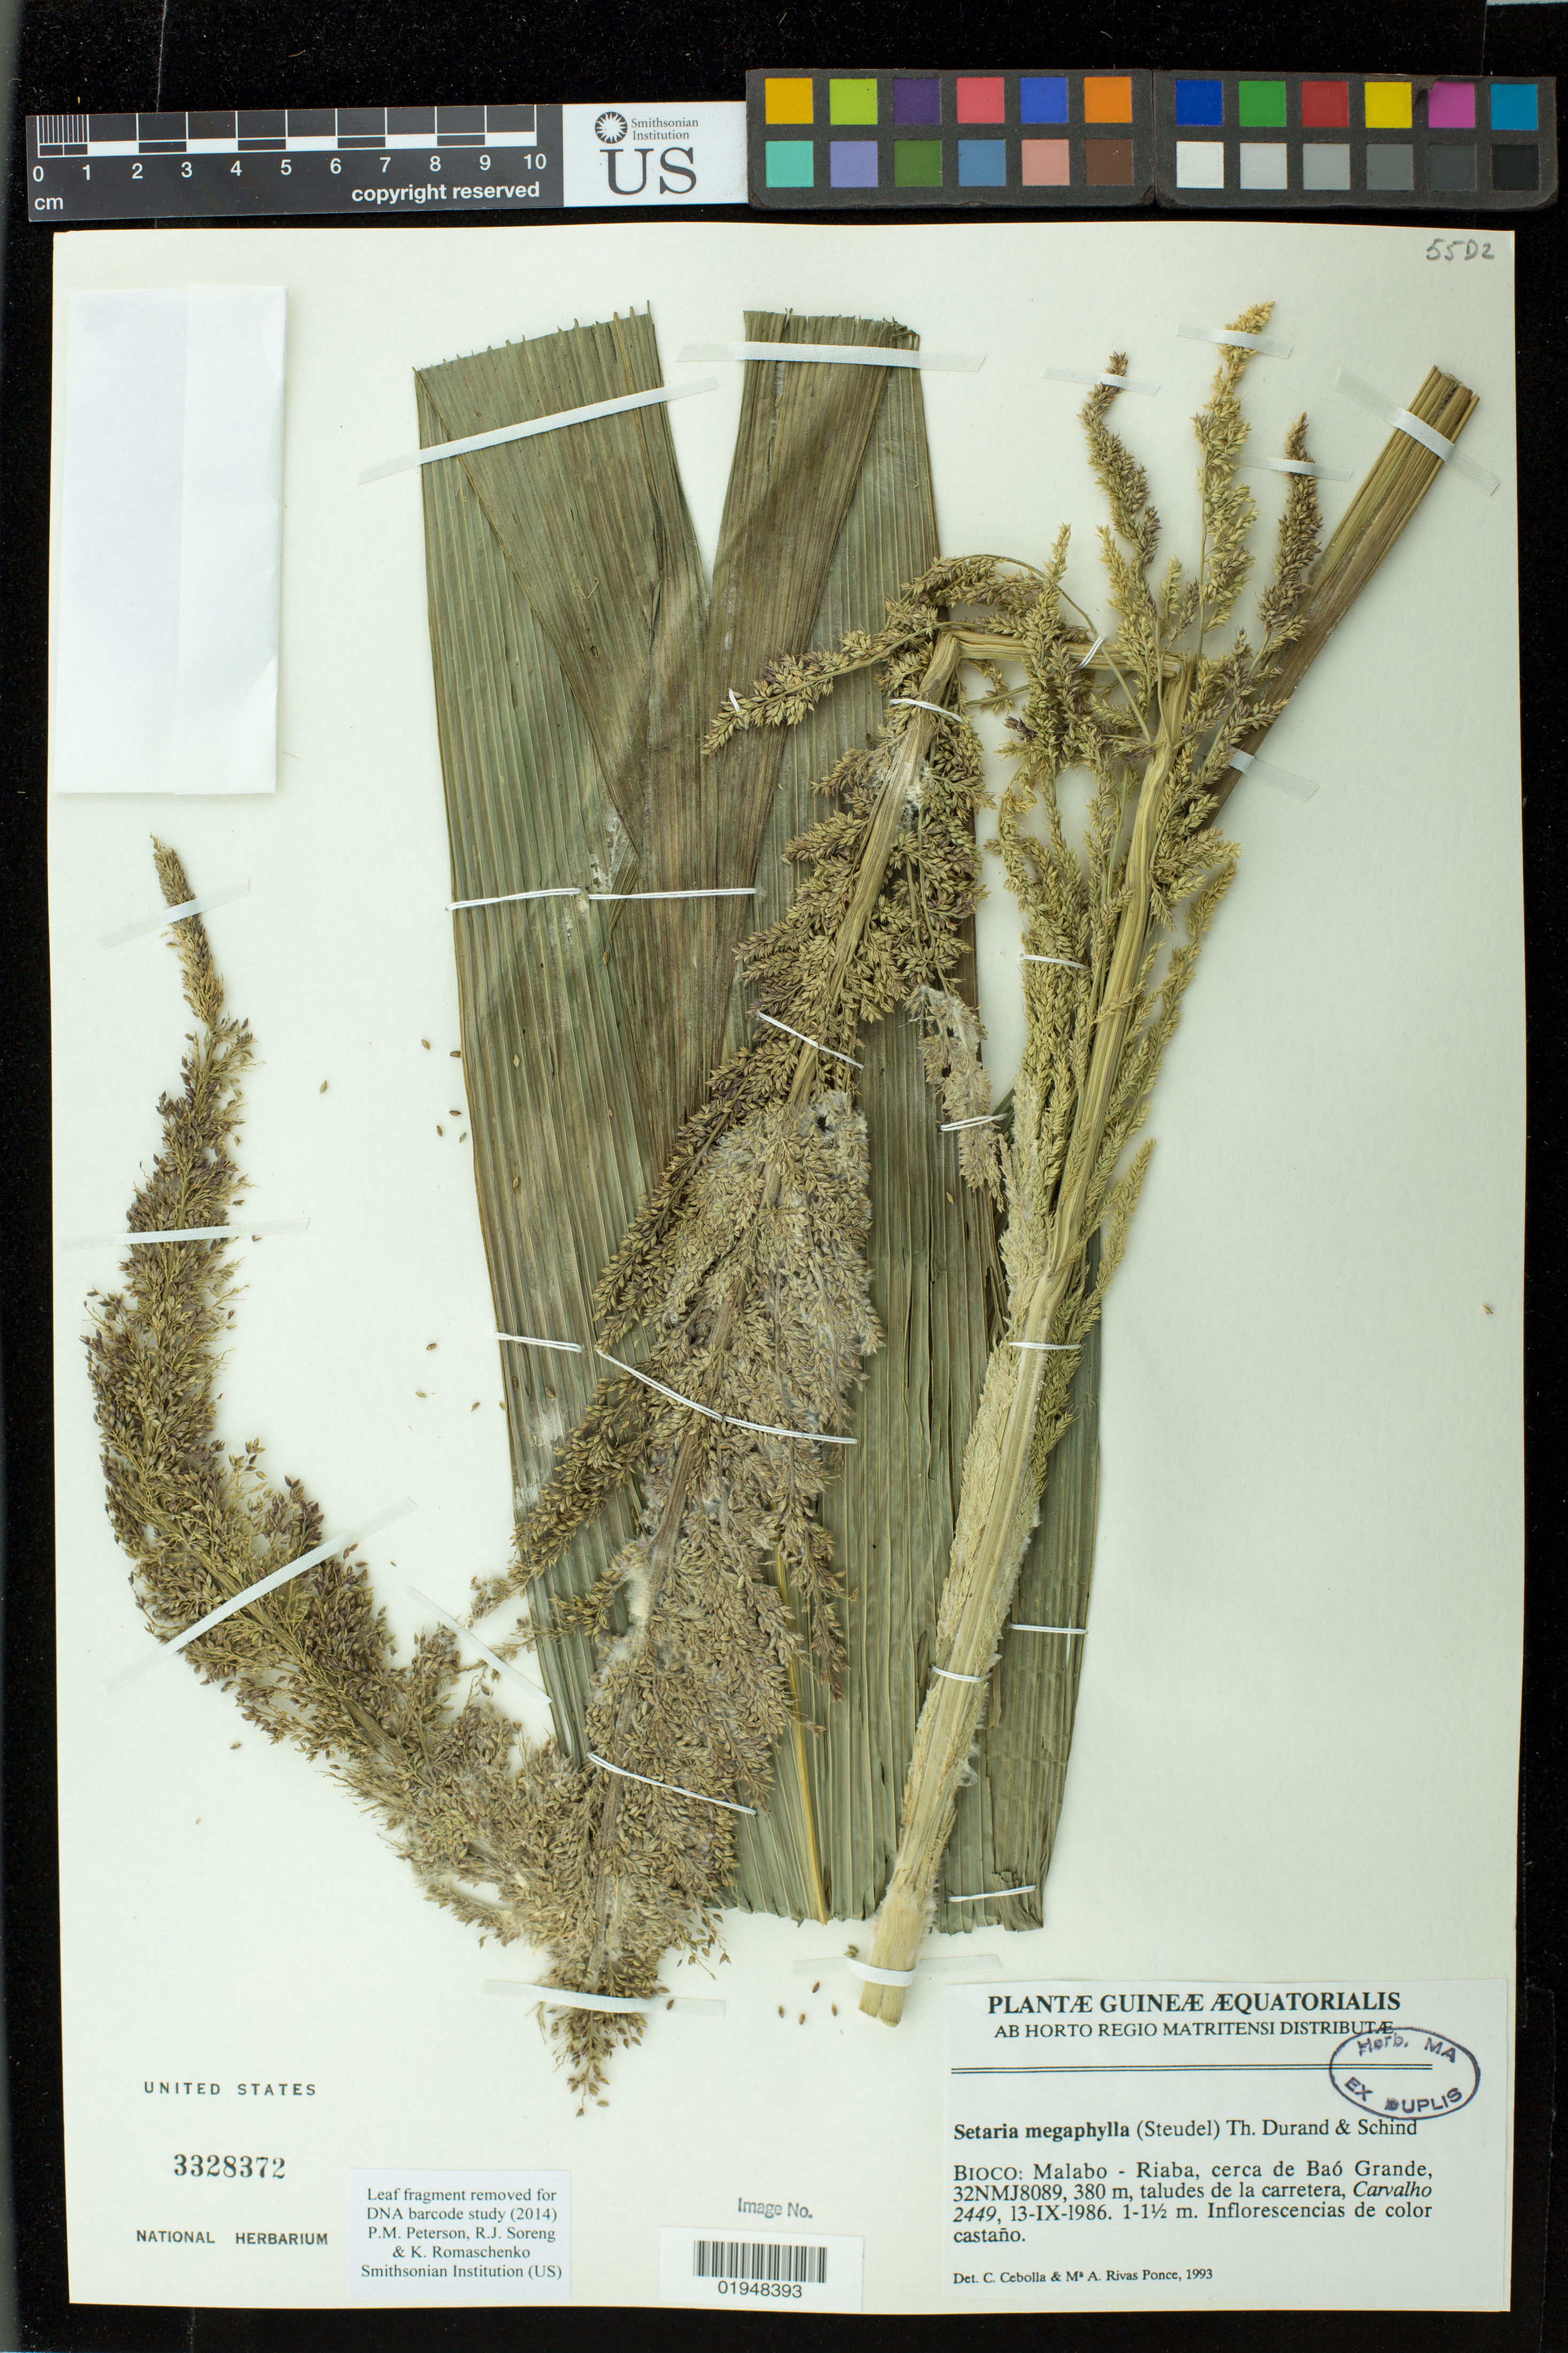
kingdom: Plantae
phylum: Tracheophyta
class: Liliopsida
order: Poales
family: Poaceae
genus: Setaria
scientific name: Setaria megaphylla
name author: (Steud.) Durieu & Schinz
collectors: Carvalho, --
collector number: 2449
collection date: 1986-09-13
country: Equatorial Guinea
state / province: Bioko Norte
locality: BIOCO: Malabo - Riaba, cerca de Baó Grande, 32NMJ8089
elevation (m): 380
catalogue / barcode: US 3328372